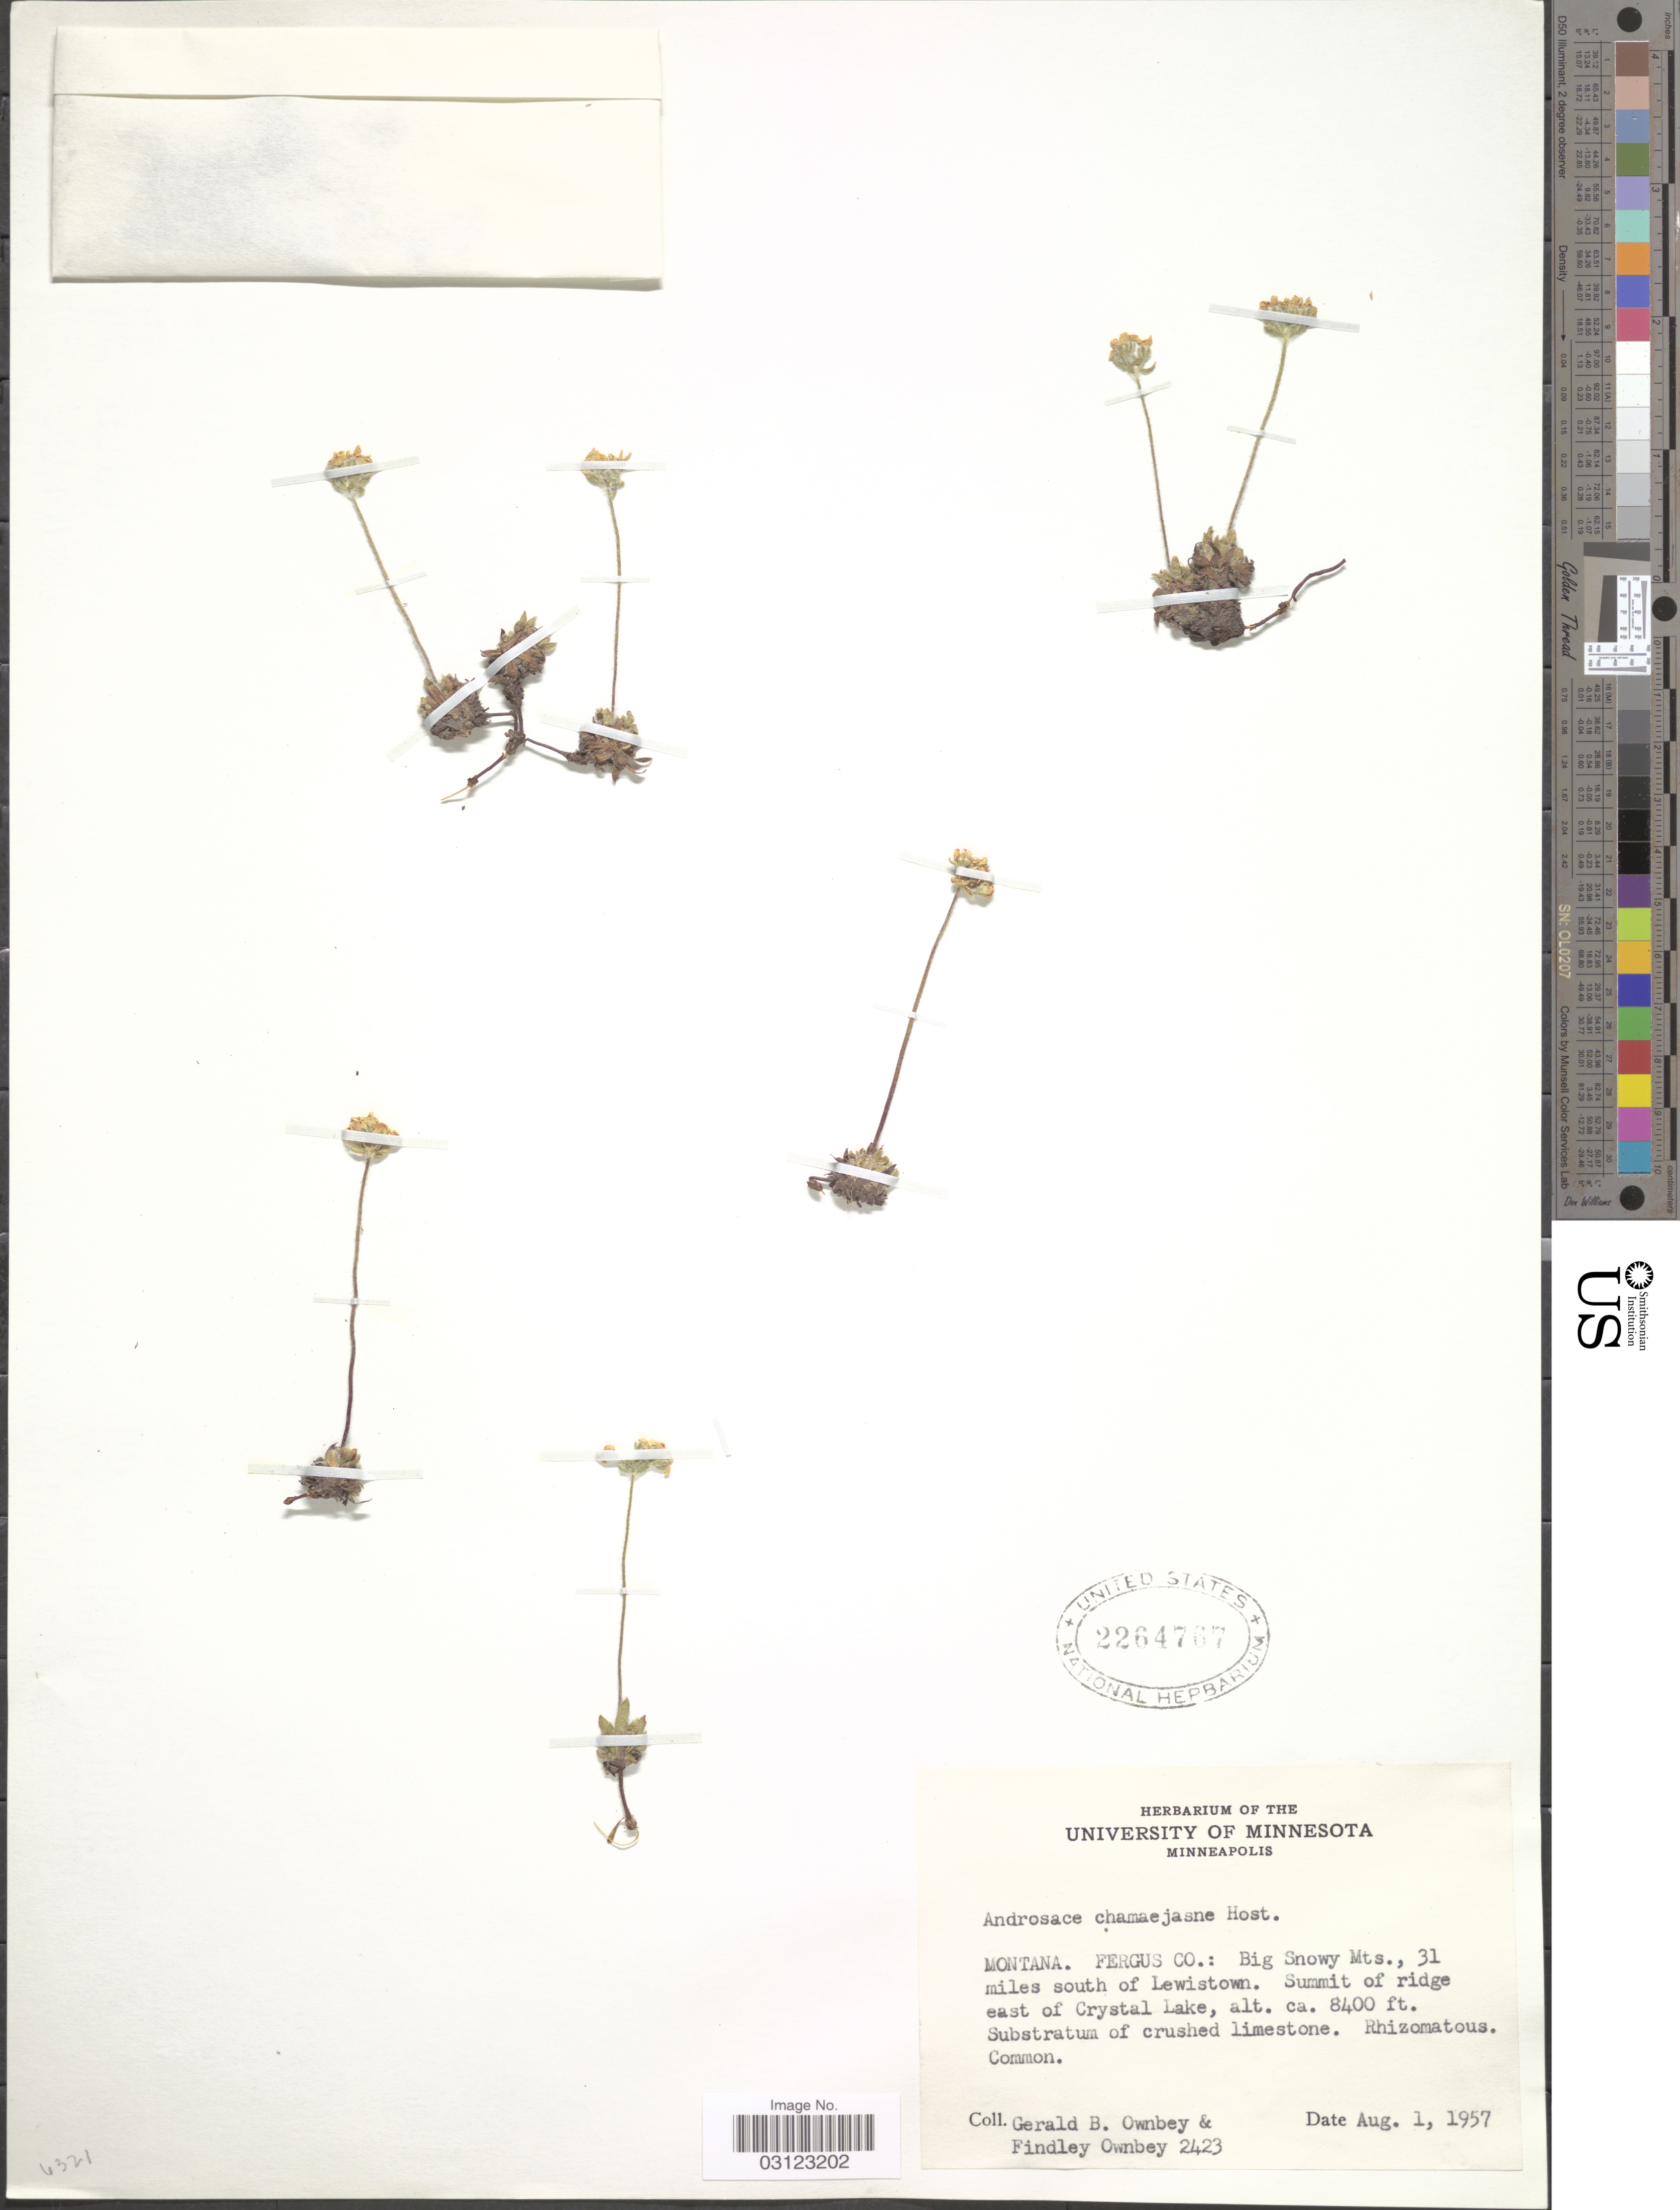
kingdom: Plantae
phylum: Tracheophyta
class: Magnoliopsida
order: Ericales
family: Primulaceae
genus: Androsace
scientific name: Androsace chamaejasme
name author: Wulfen ex Host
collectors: G. B. Ownbey & F. Ownbey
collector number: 2423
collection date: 1957-08-01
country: United States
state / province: Montana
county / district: Fergus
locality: Big Snowy Mts., 31 miles S of Lewistown. Summit of ridge E of Crystal Lake.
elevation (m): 2560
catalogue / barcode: US 2264767